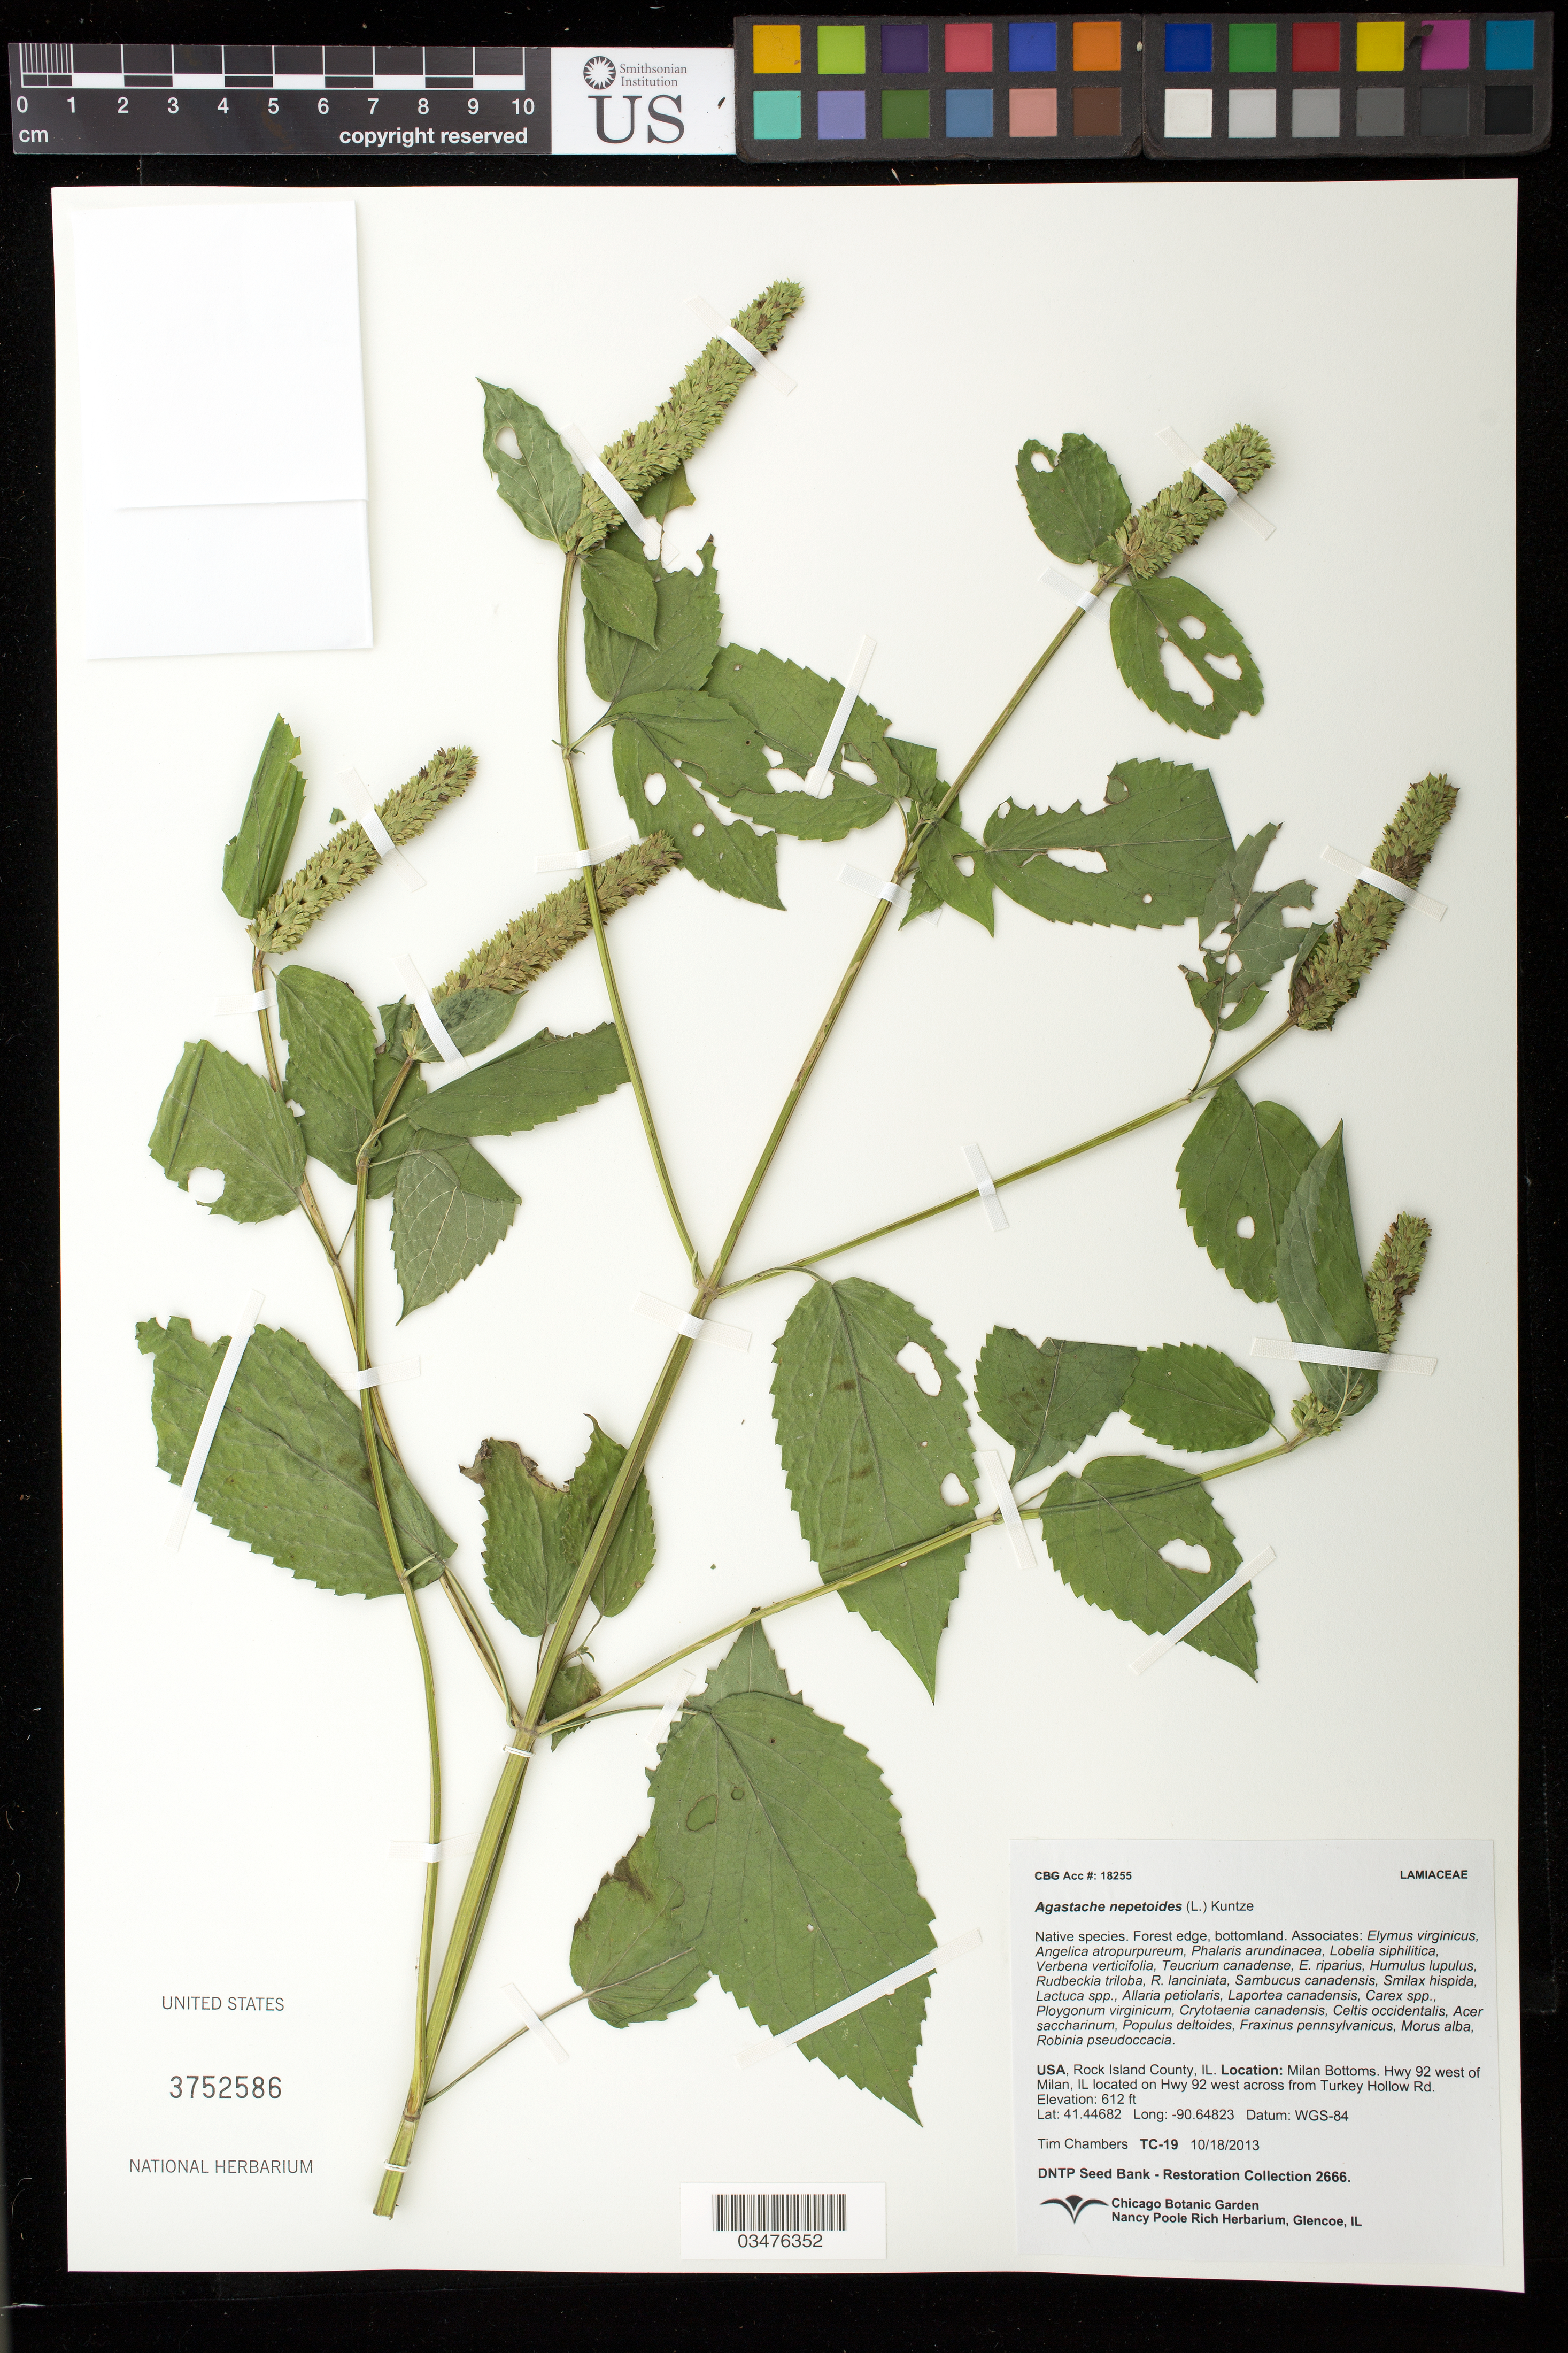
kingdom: Plantae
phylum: Tracheophyta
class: Magnoliopsida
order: Lamiales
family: Lamiaceae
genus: Agastache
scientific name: Agastache nepetoides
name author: (L.) Kuntze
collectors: T. Chambers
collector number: TC-19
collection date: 2013-10-18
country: United States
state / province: Illinois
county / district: Rock Island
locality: Milan Bottoms, across from Turkey Hollow Rd.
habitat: Forest edge, bottomland. With Carex sp., Allaria petiolaris, Morus alba, ect.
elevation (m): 187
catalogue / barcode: US 3752586